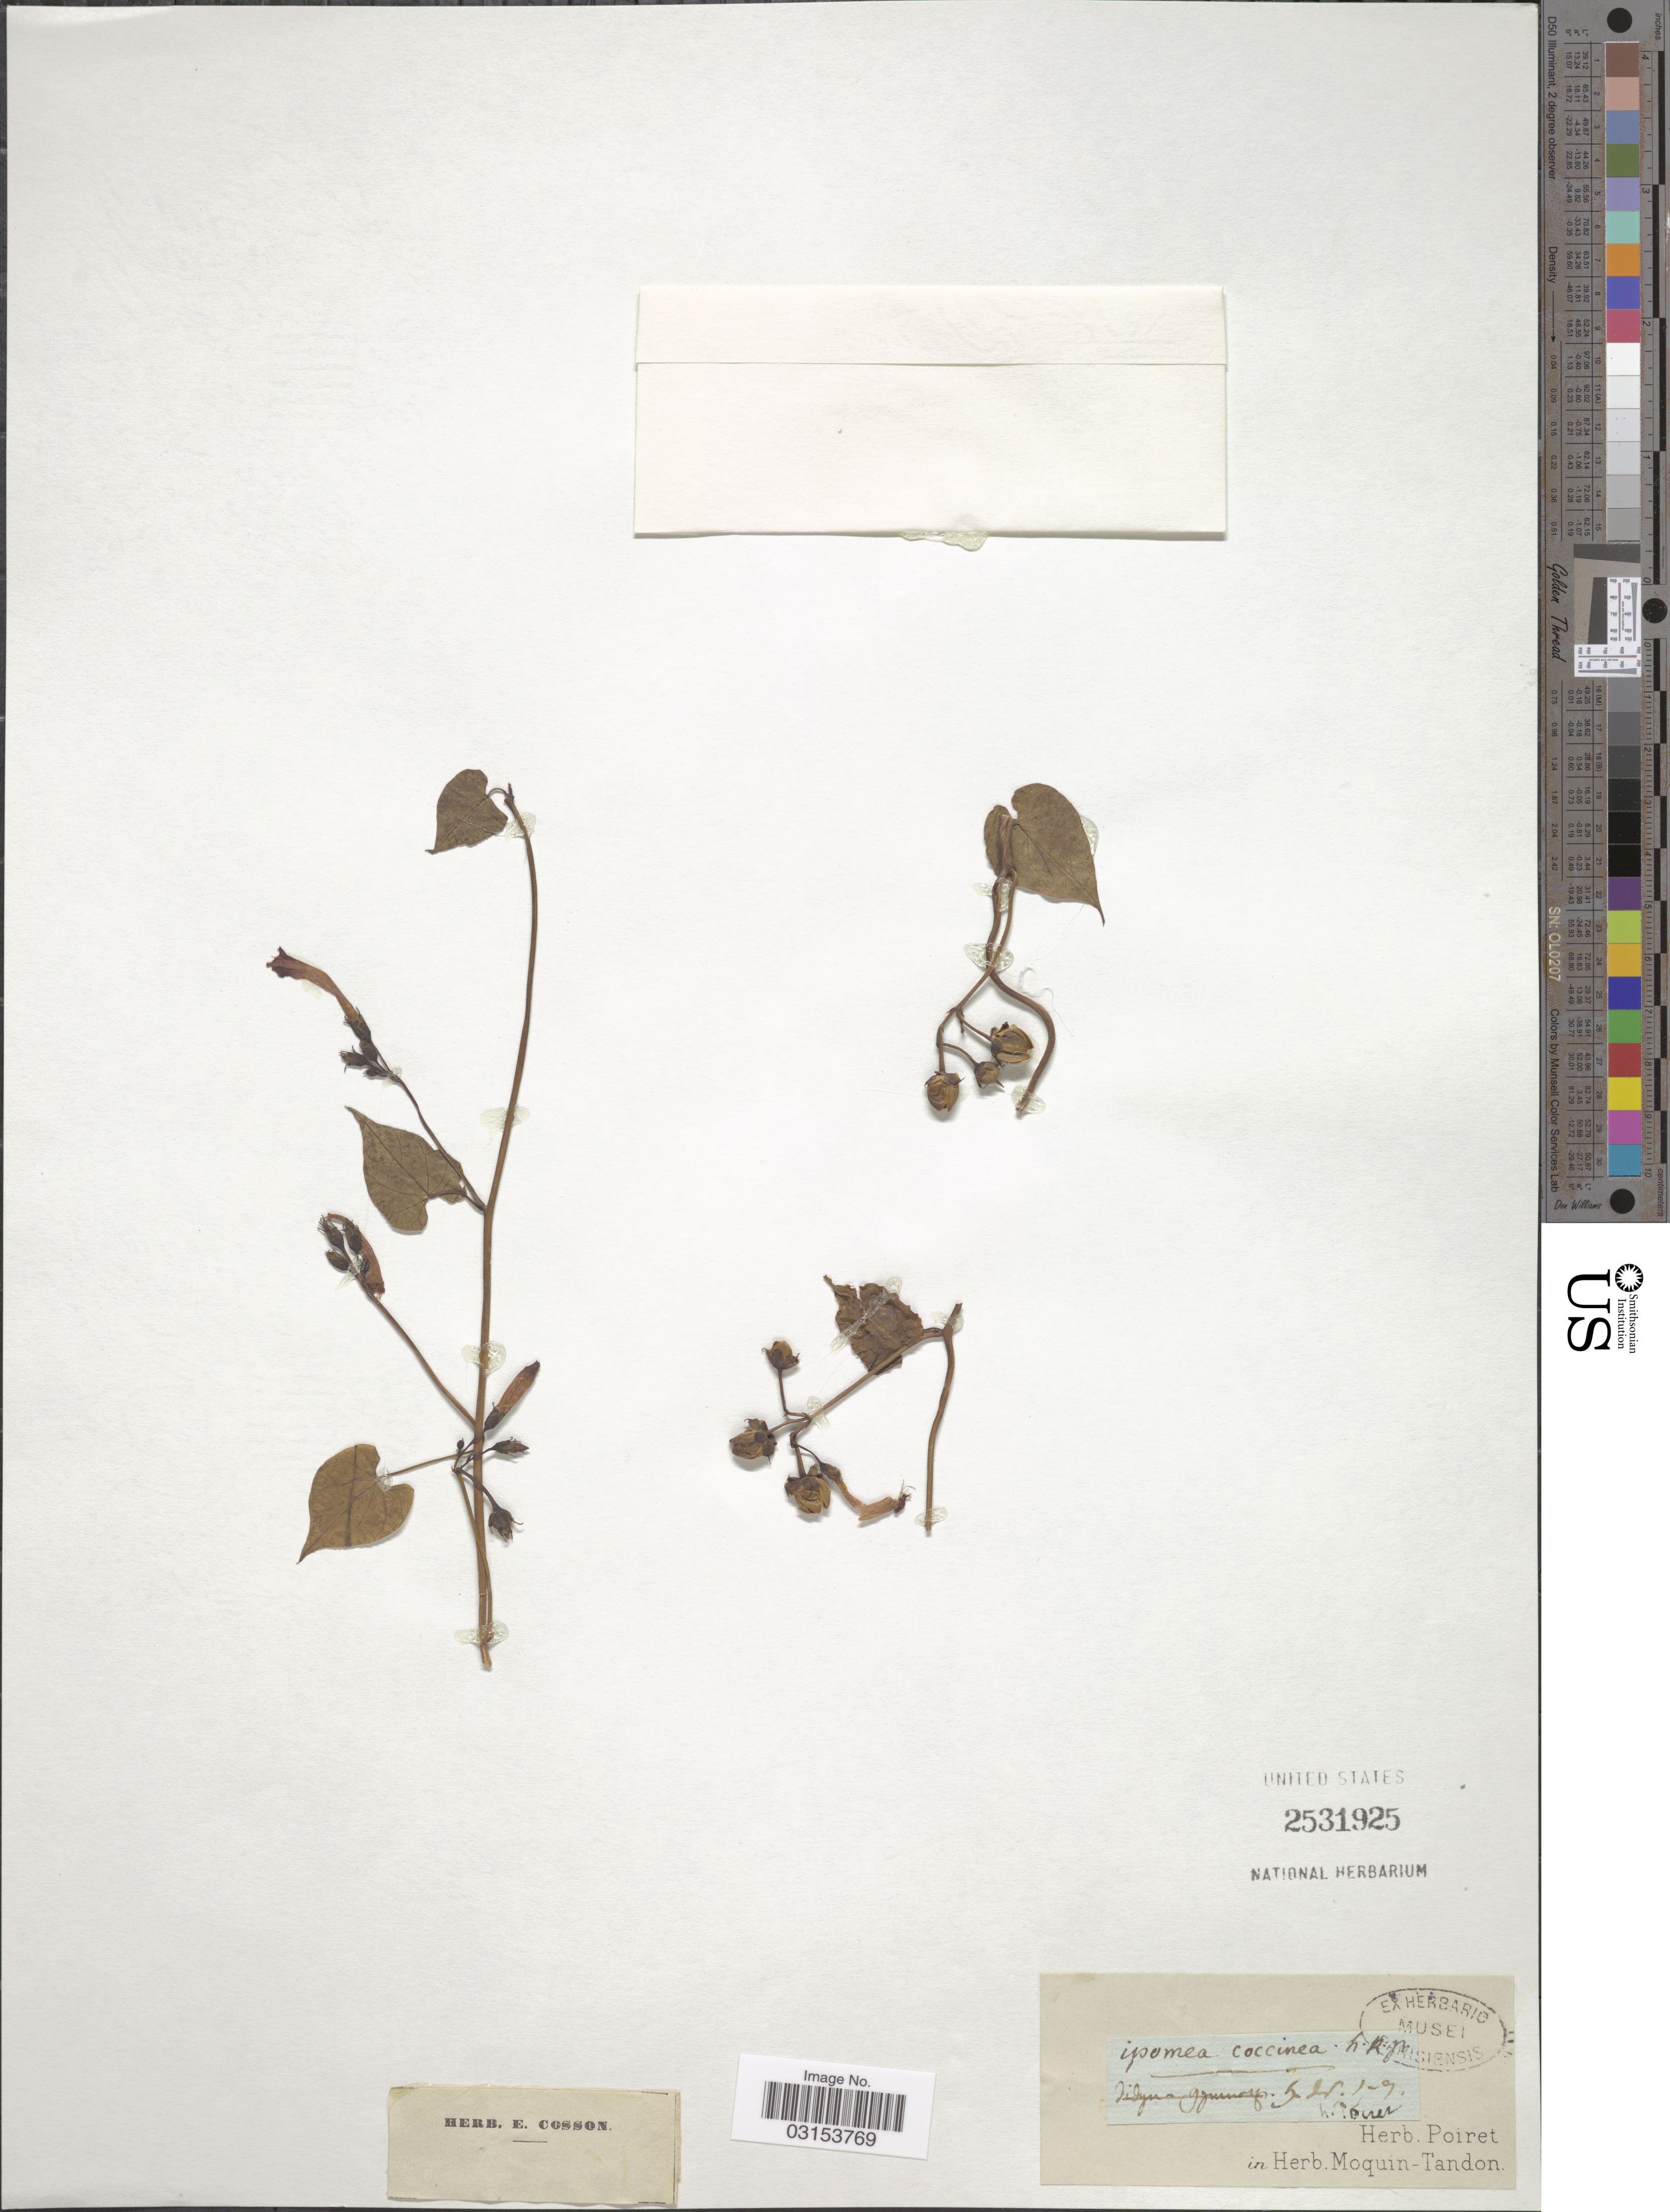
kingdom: Plantae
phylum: Tracheophyta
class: Magnoliopsida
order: Solanales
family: Convolvulaceae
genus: Ipomoea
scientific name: Ipomoea coccinea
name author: L.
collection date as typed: Transcribed d/m/y: 1/7/9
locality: [illegible text].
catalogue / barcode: US 2531925